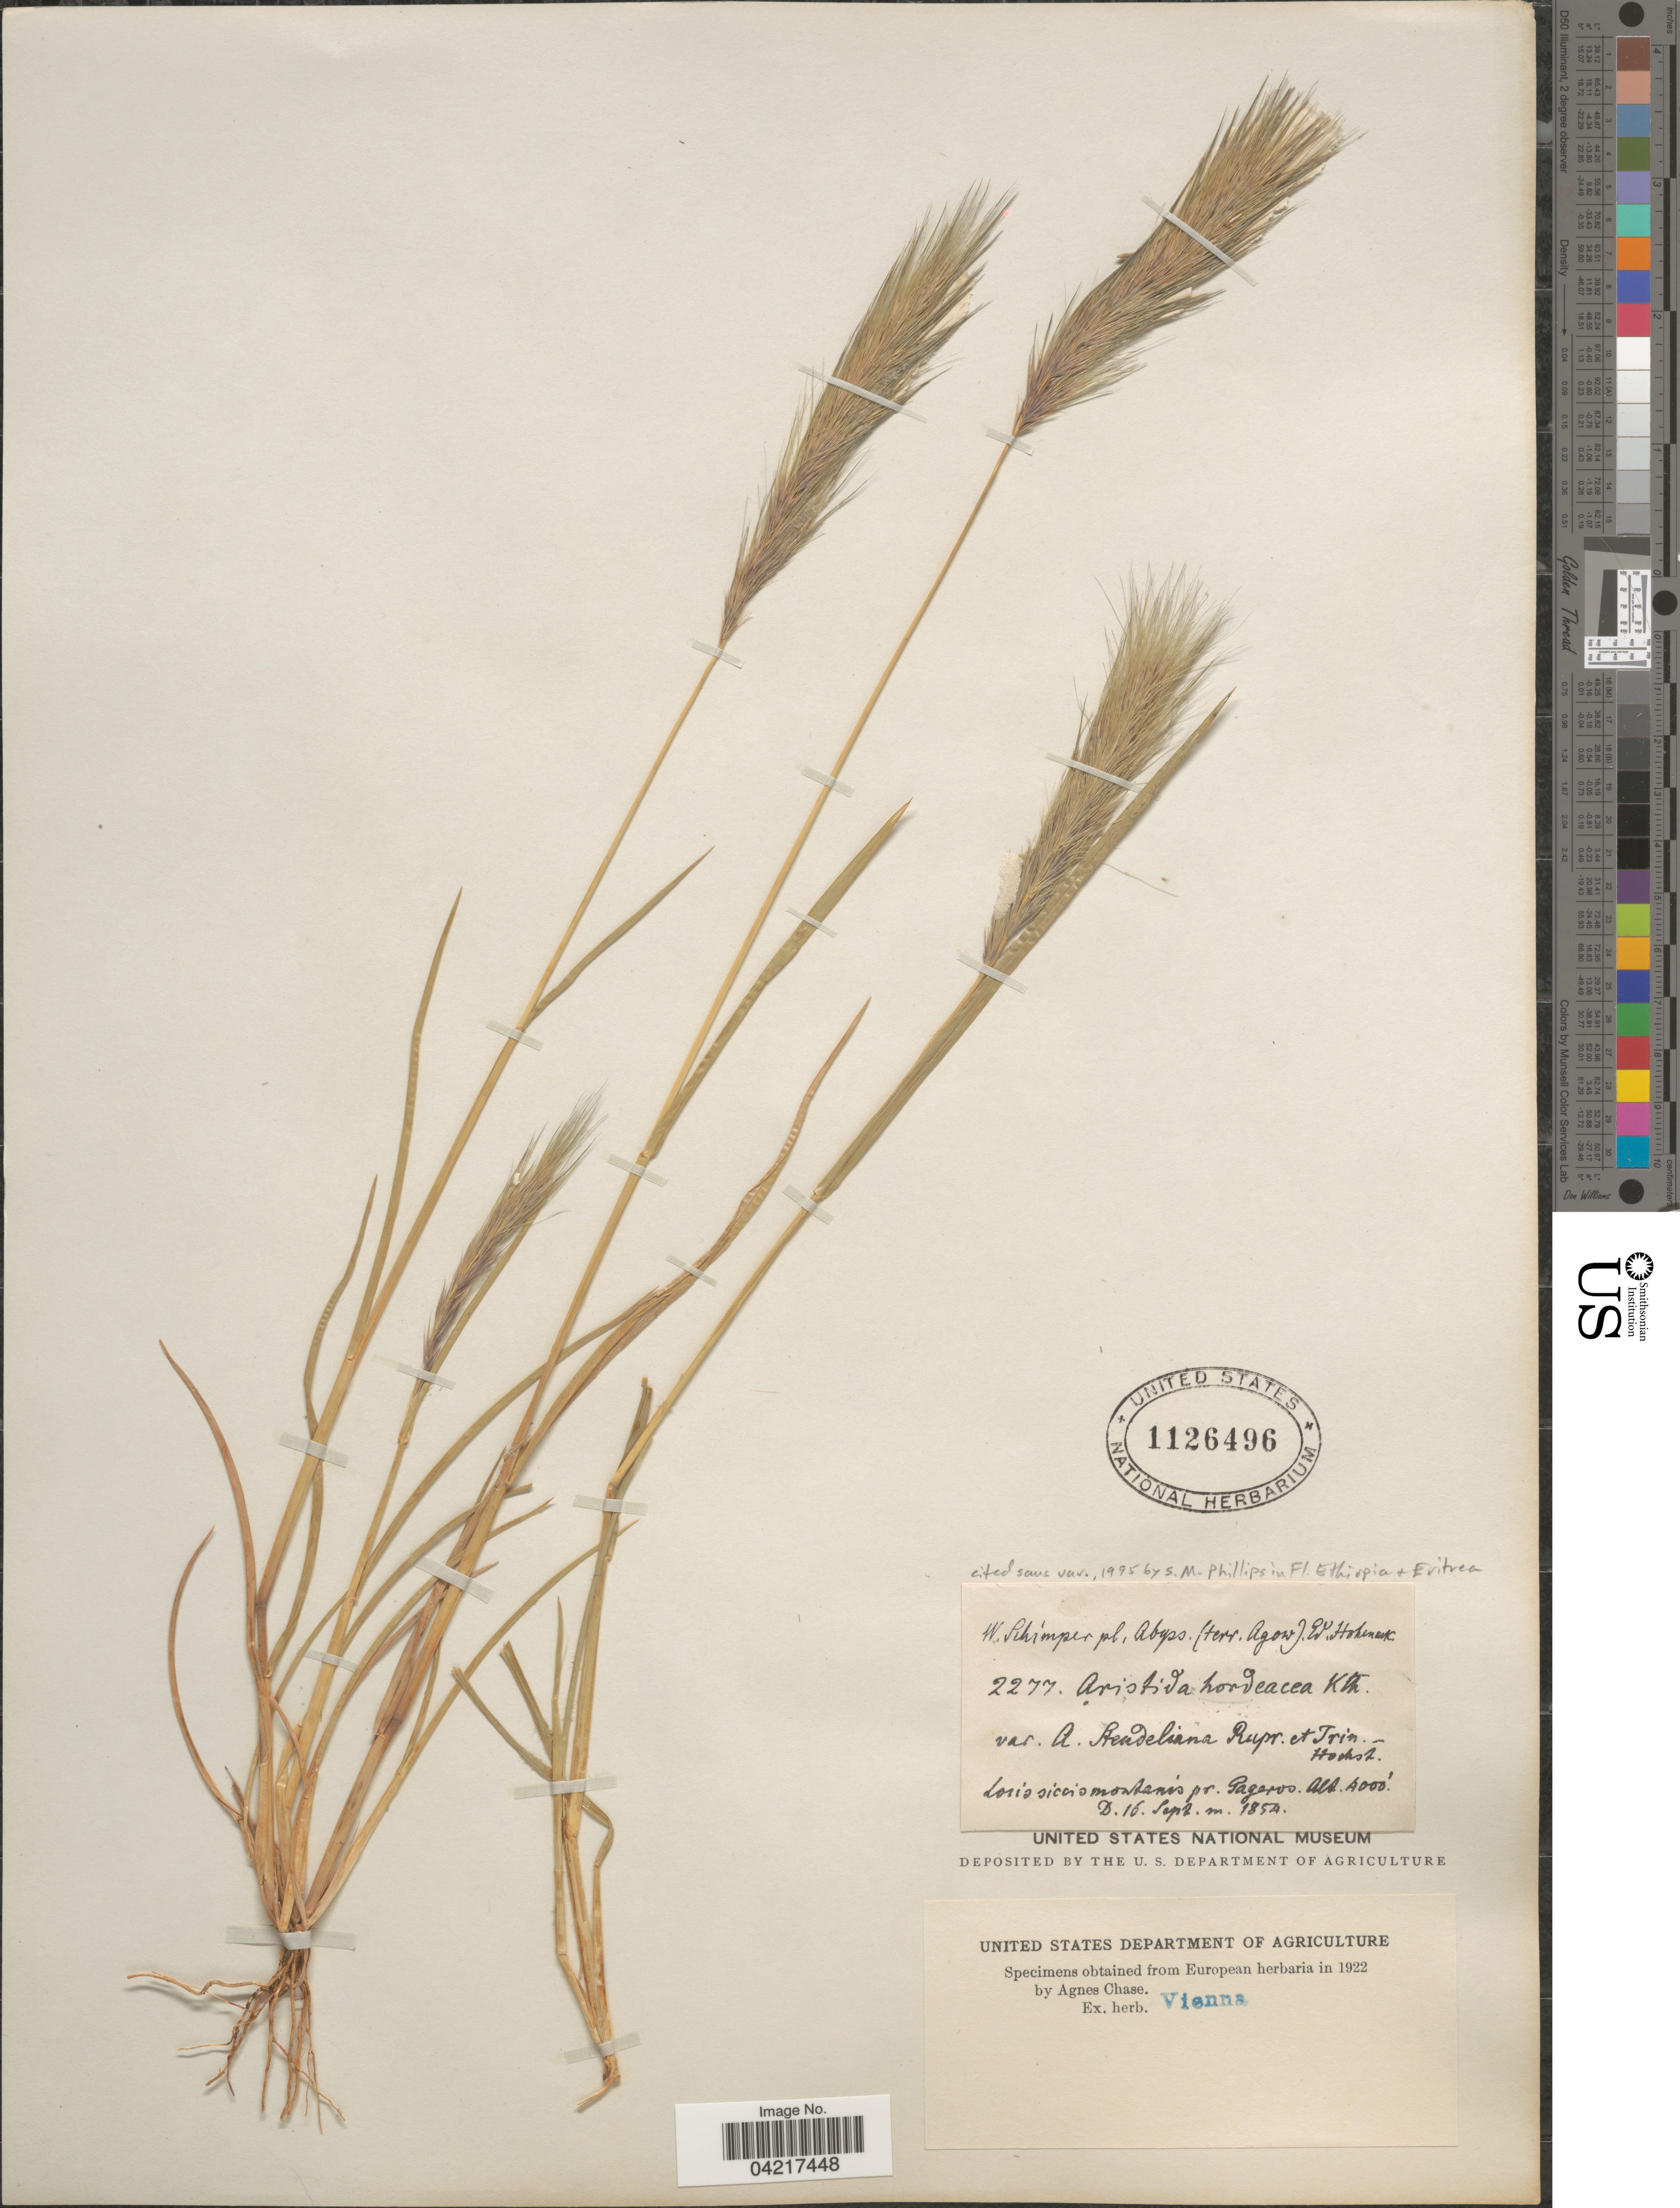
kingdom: Plantae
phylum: Tracheophyta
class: Liliopsida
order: Poales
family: Poaceae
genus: Aristida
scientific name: Aristida hordeacea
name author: Kunth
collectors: W. Schimper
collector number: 2277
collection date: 1854-09-16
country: Ethiopia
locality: Abyss. (terr. Agow). Locis siccis montanis pr. Pageros [interpreted].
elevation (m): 1219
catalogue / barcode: US 1126496